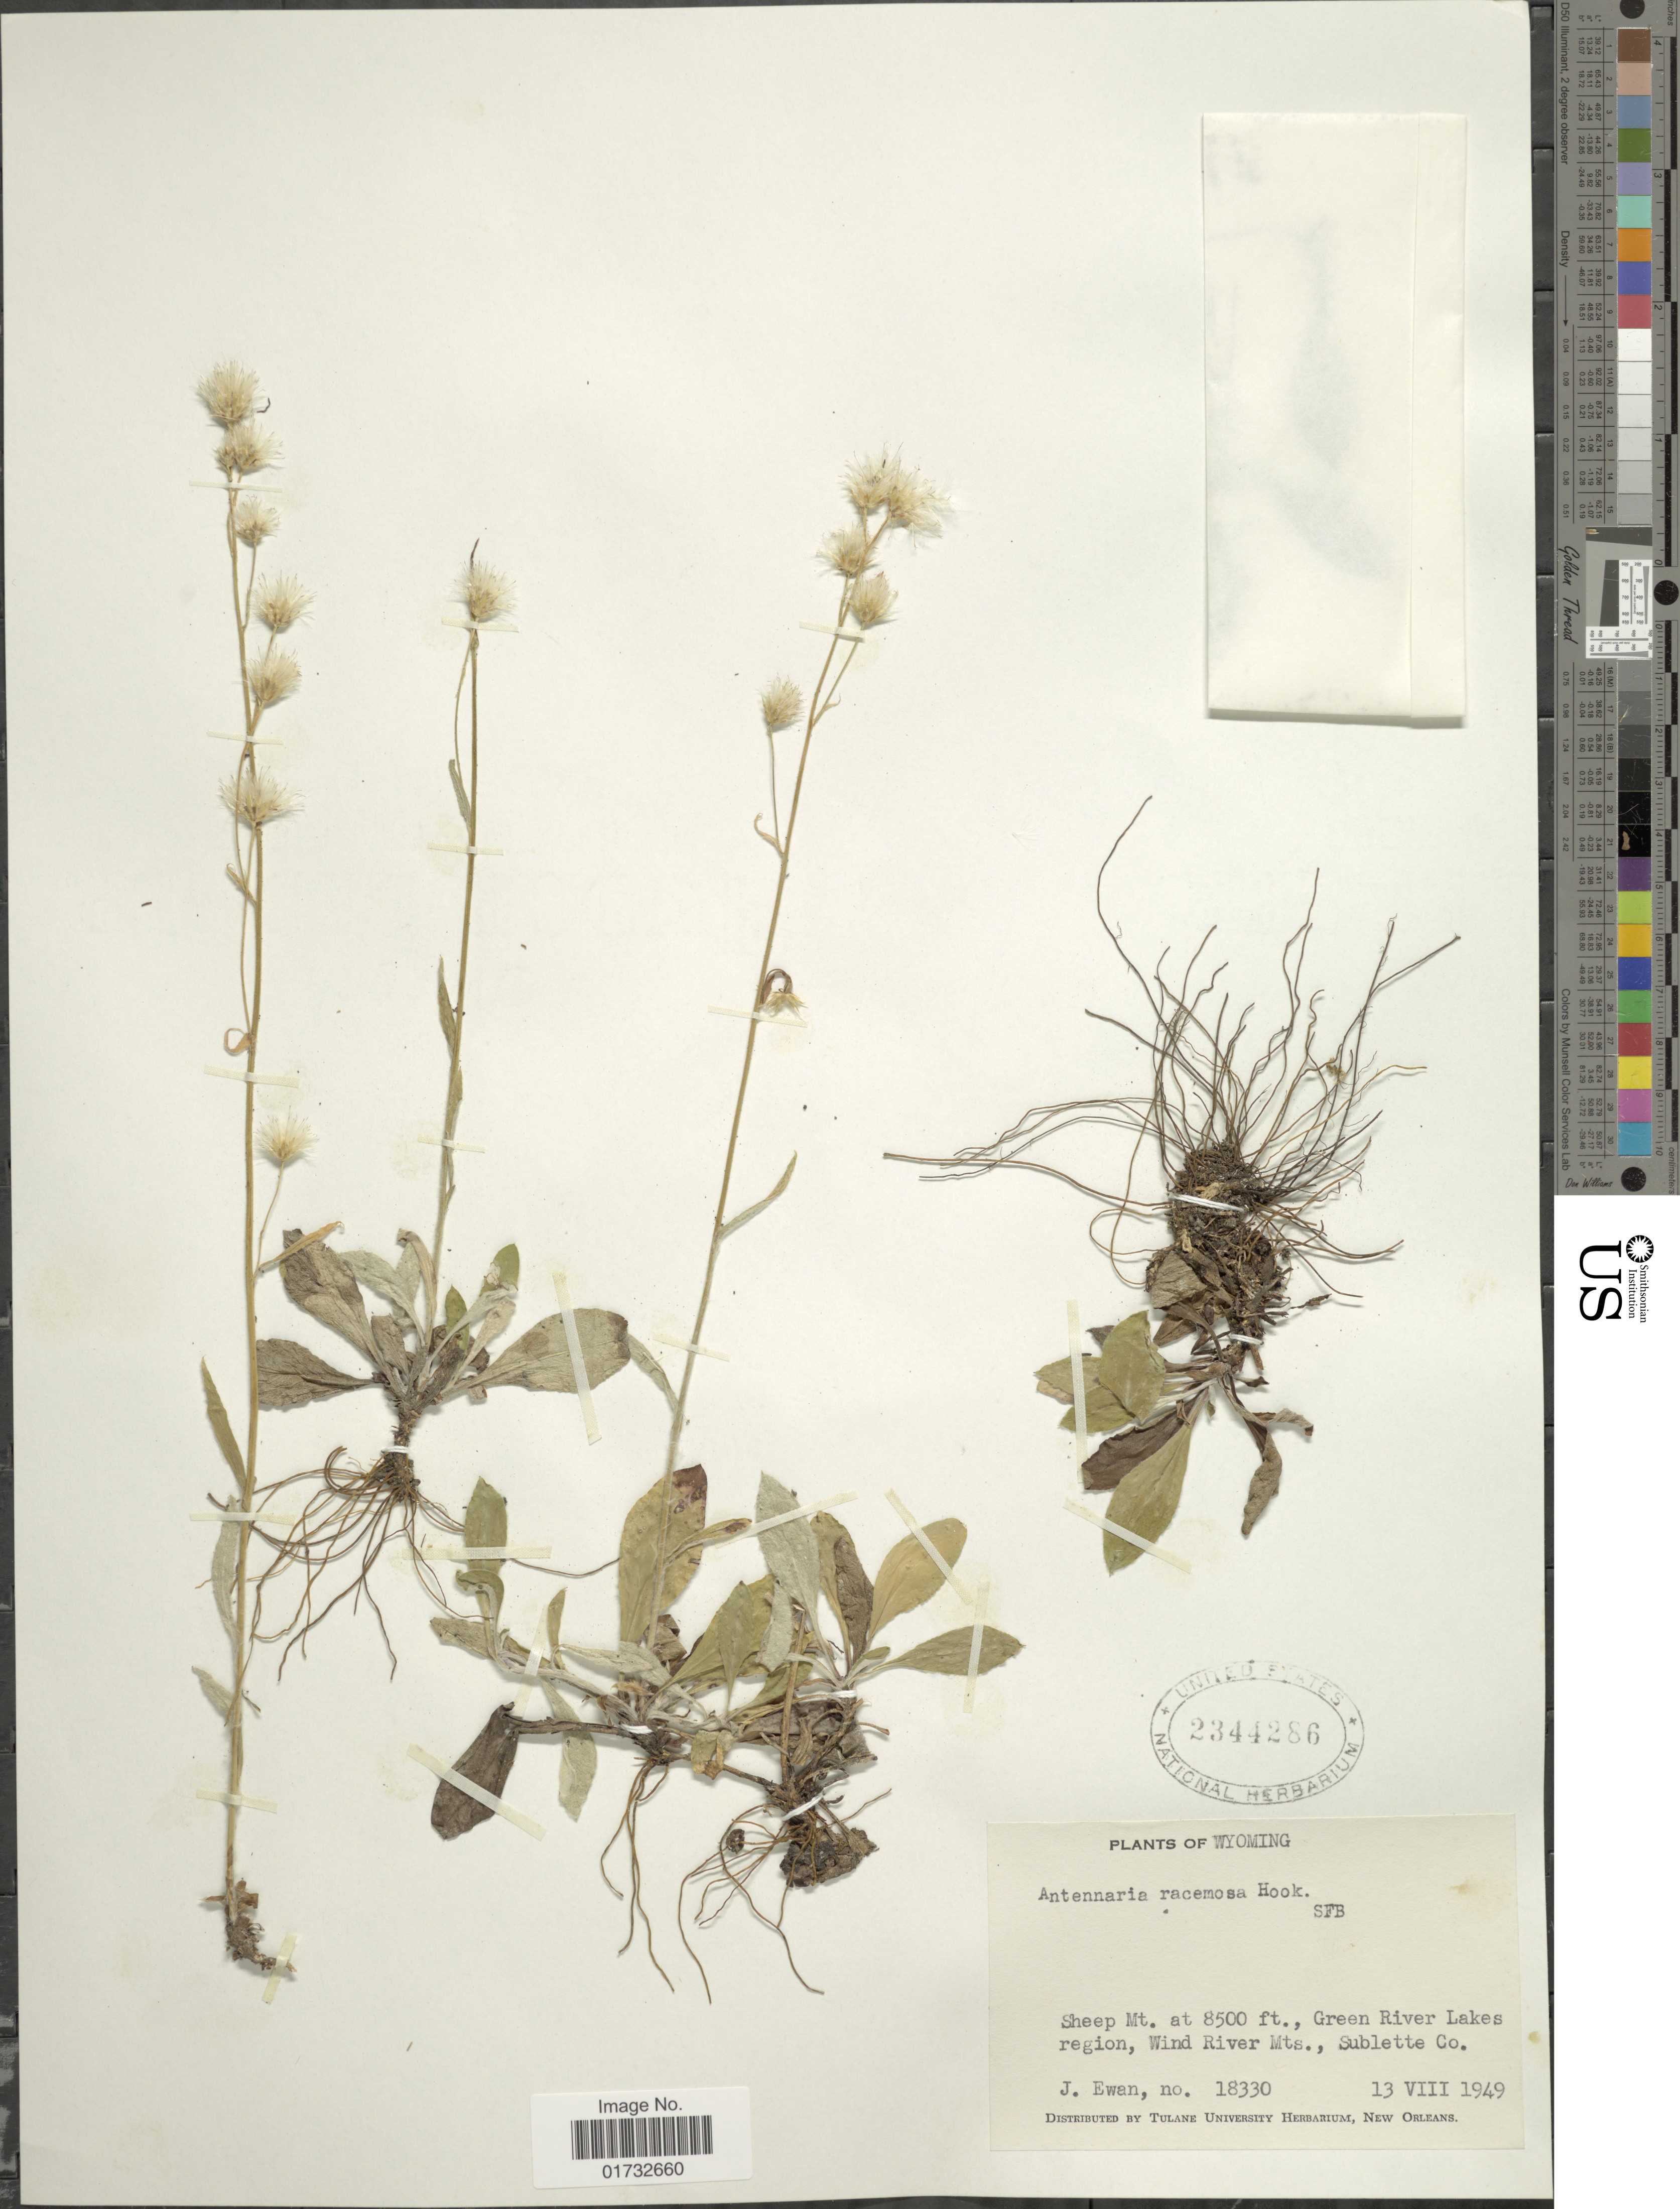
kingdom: Plantae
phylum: Tracheophyta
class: Magnoliopsida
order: Asterales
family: Asteraceae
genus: Antennaria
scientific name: Antennaria racemosa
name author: Hook.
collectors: J. A. Ewan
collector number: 18330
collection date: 1949-08-13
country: United States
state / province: Wyoming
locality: Sheep Mt., Green River Lakes region, Wind River Mts., Sublette Co.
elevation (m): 2591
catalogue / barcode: US 2344286